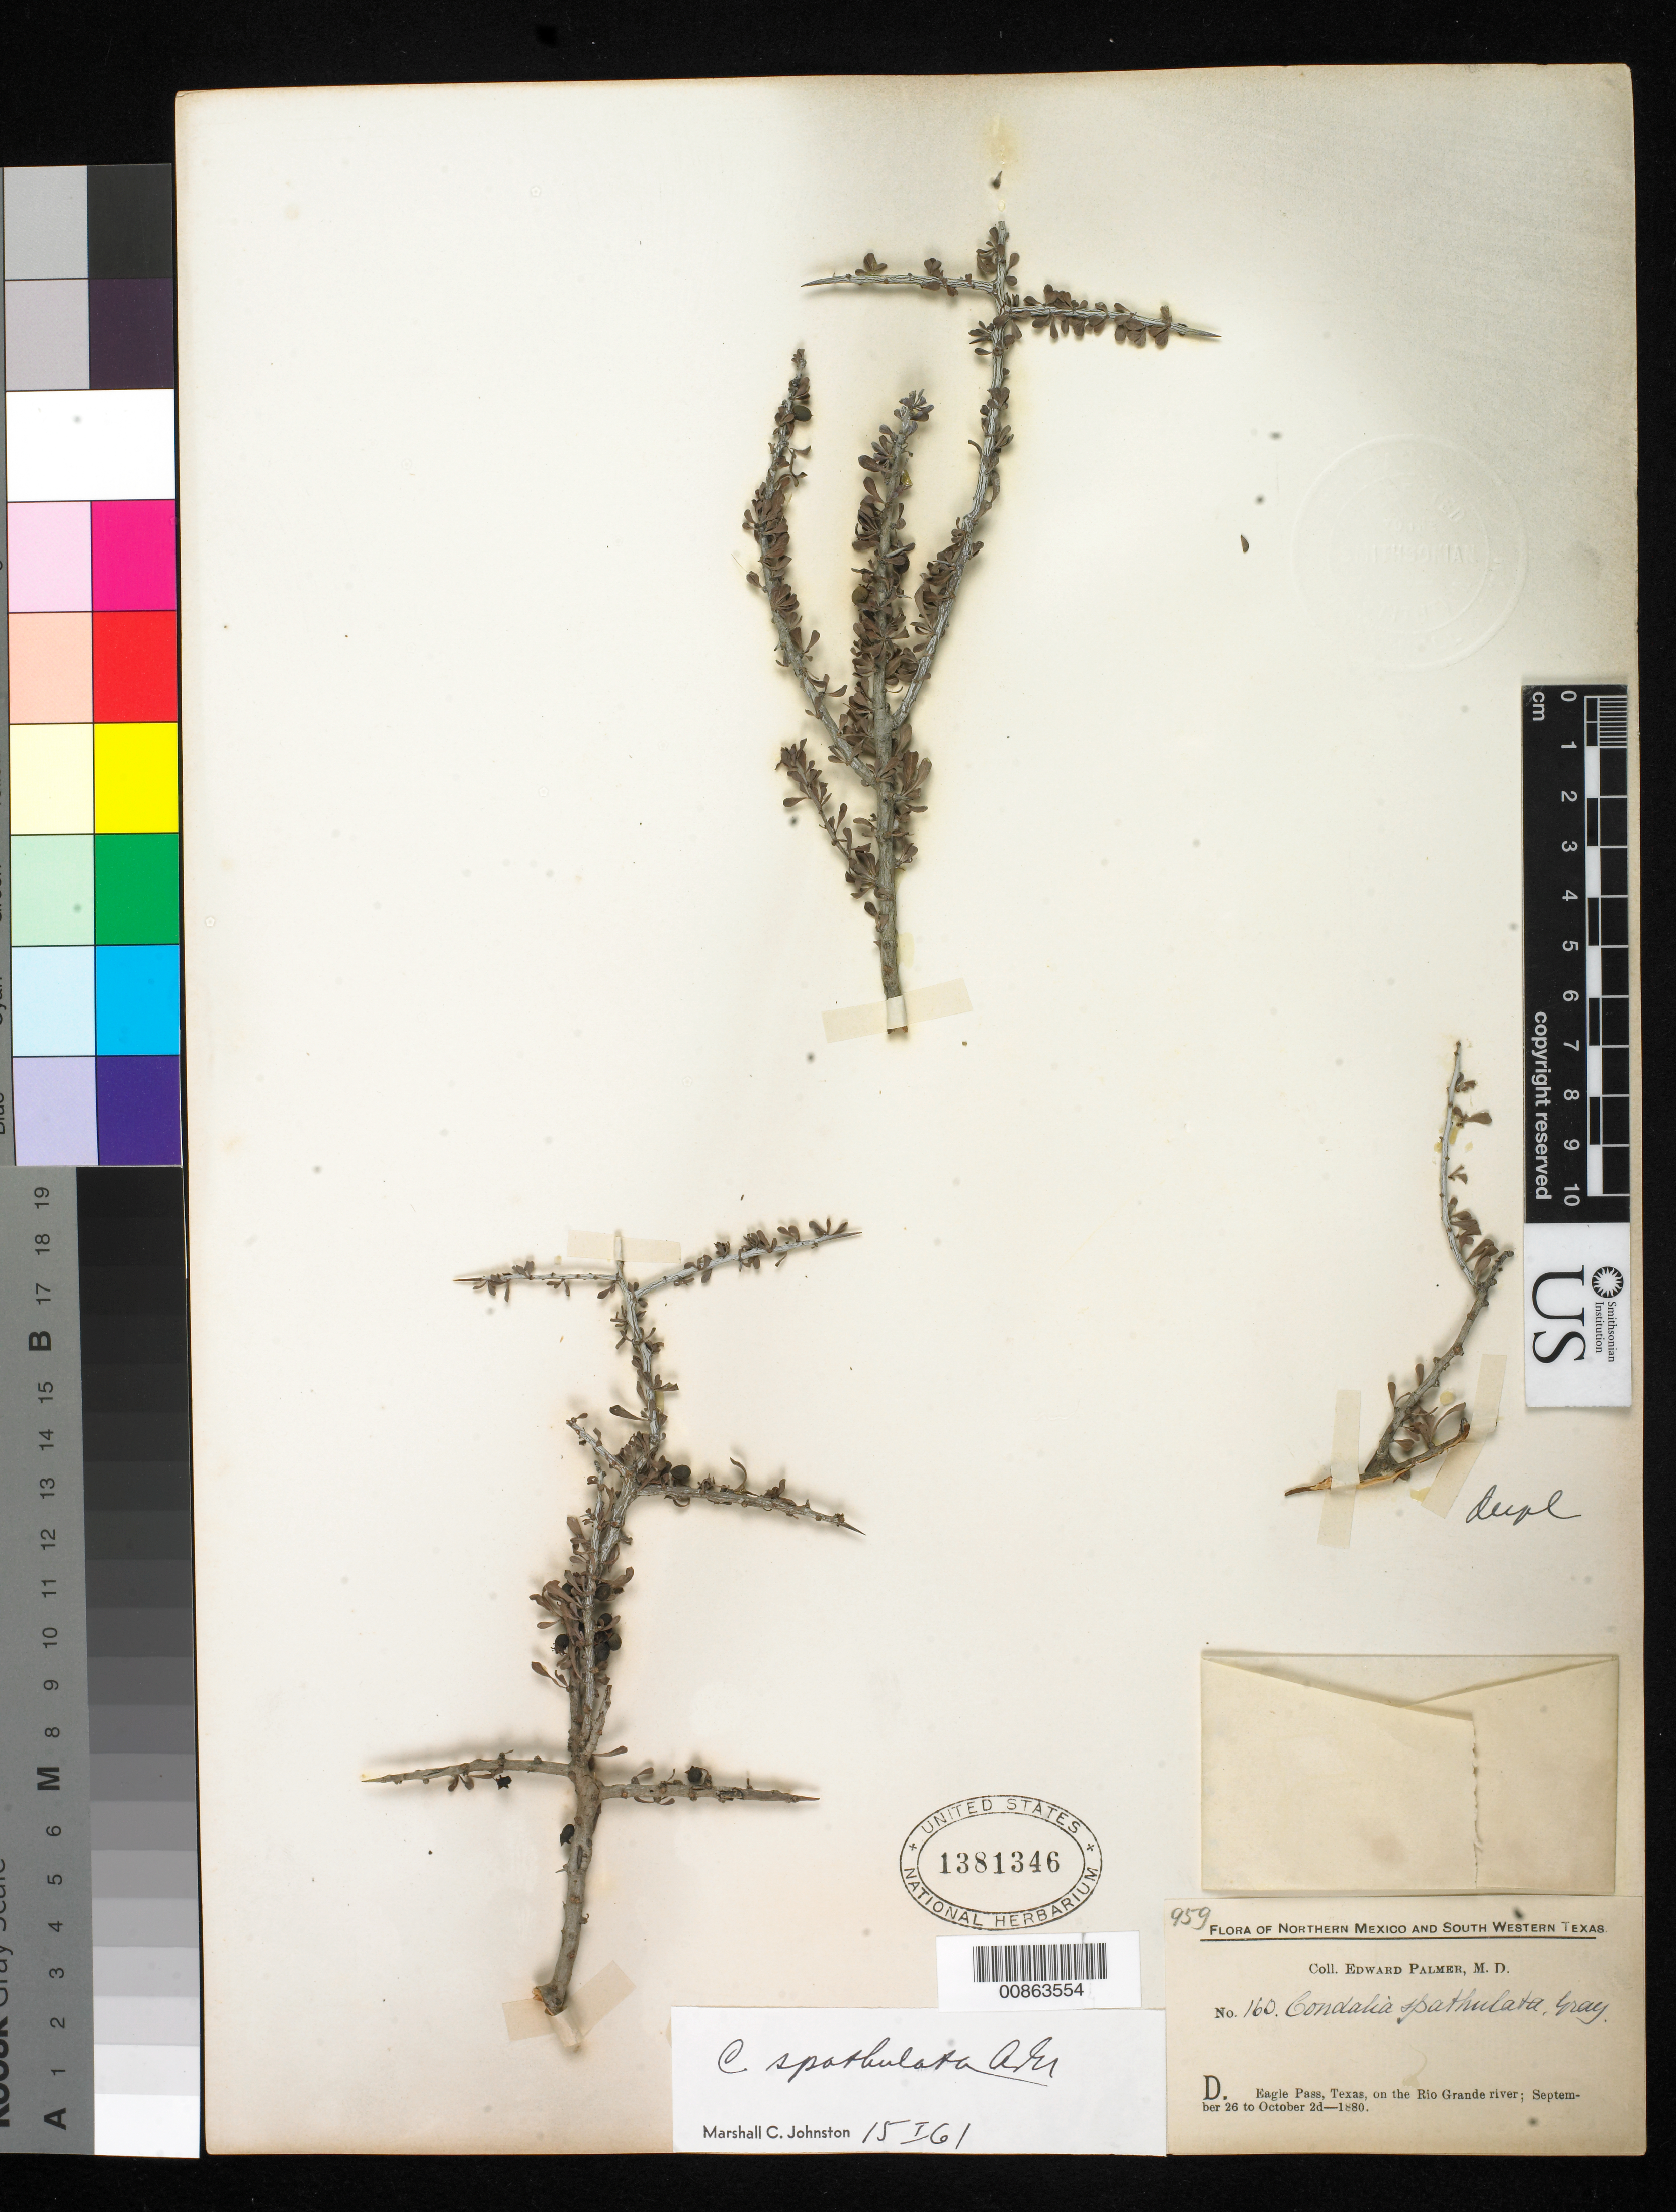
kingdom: Plantae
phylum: Tracheophyta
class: Magnoliopsida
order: Rosales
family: Rhamnaceae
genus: Condalia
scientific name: Condalia spathulata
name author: A. Gray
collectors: E. Palmer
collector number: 160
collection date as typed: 26 Sep 1880 to 02 Oct 1880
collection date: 1880-09-26/1880-10-02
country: United States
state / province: Texas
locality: D. Eagle Pass, Texas, on the Rio Grande river.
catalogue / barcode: US 1381346